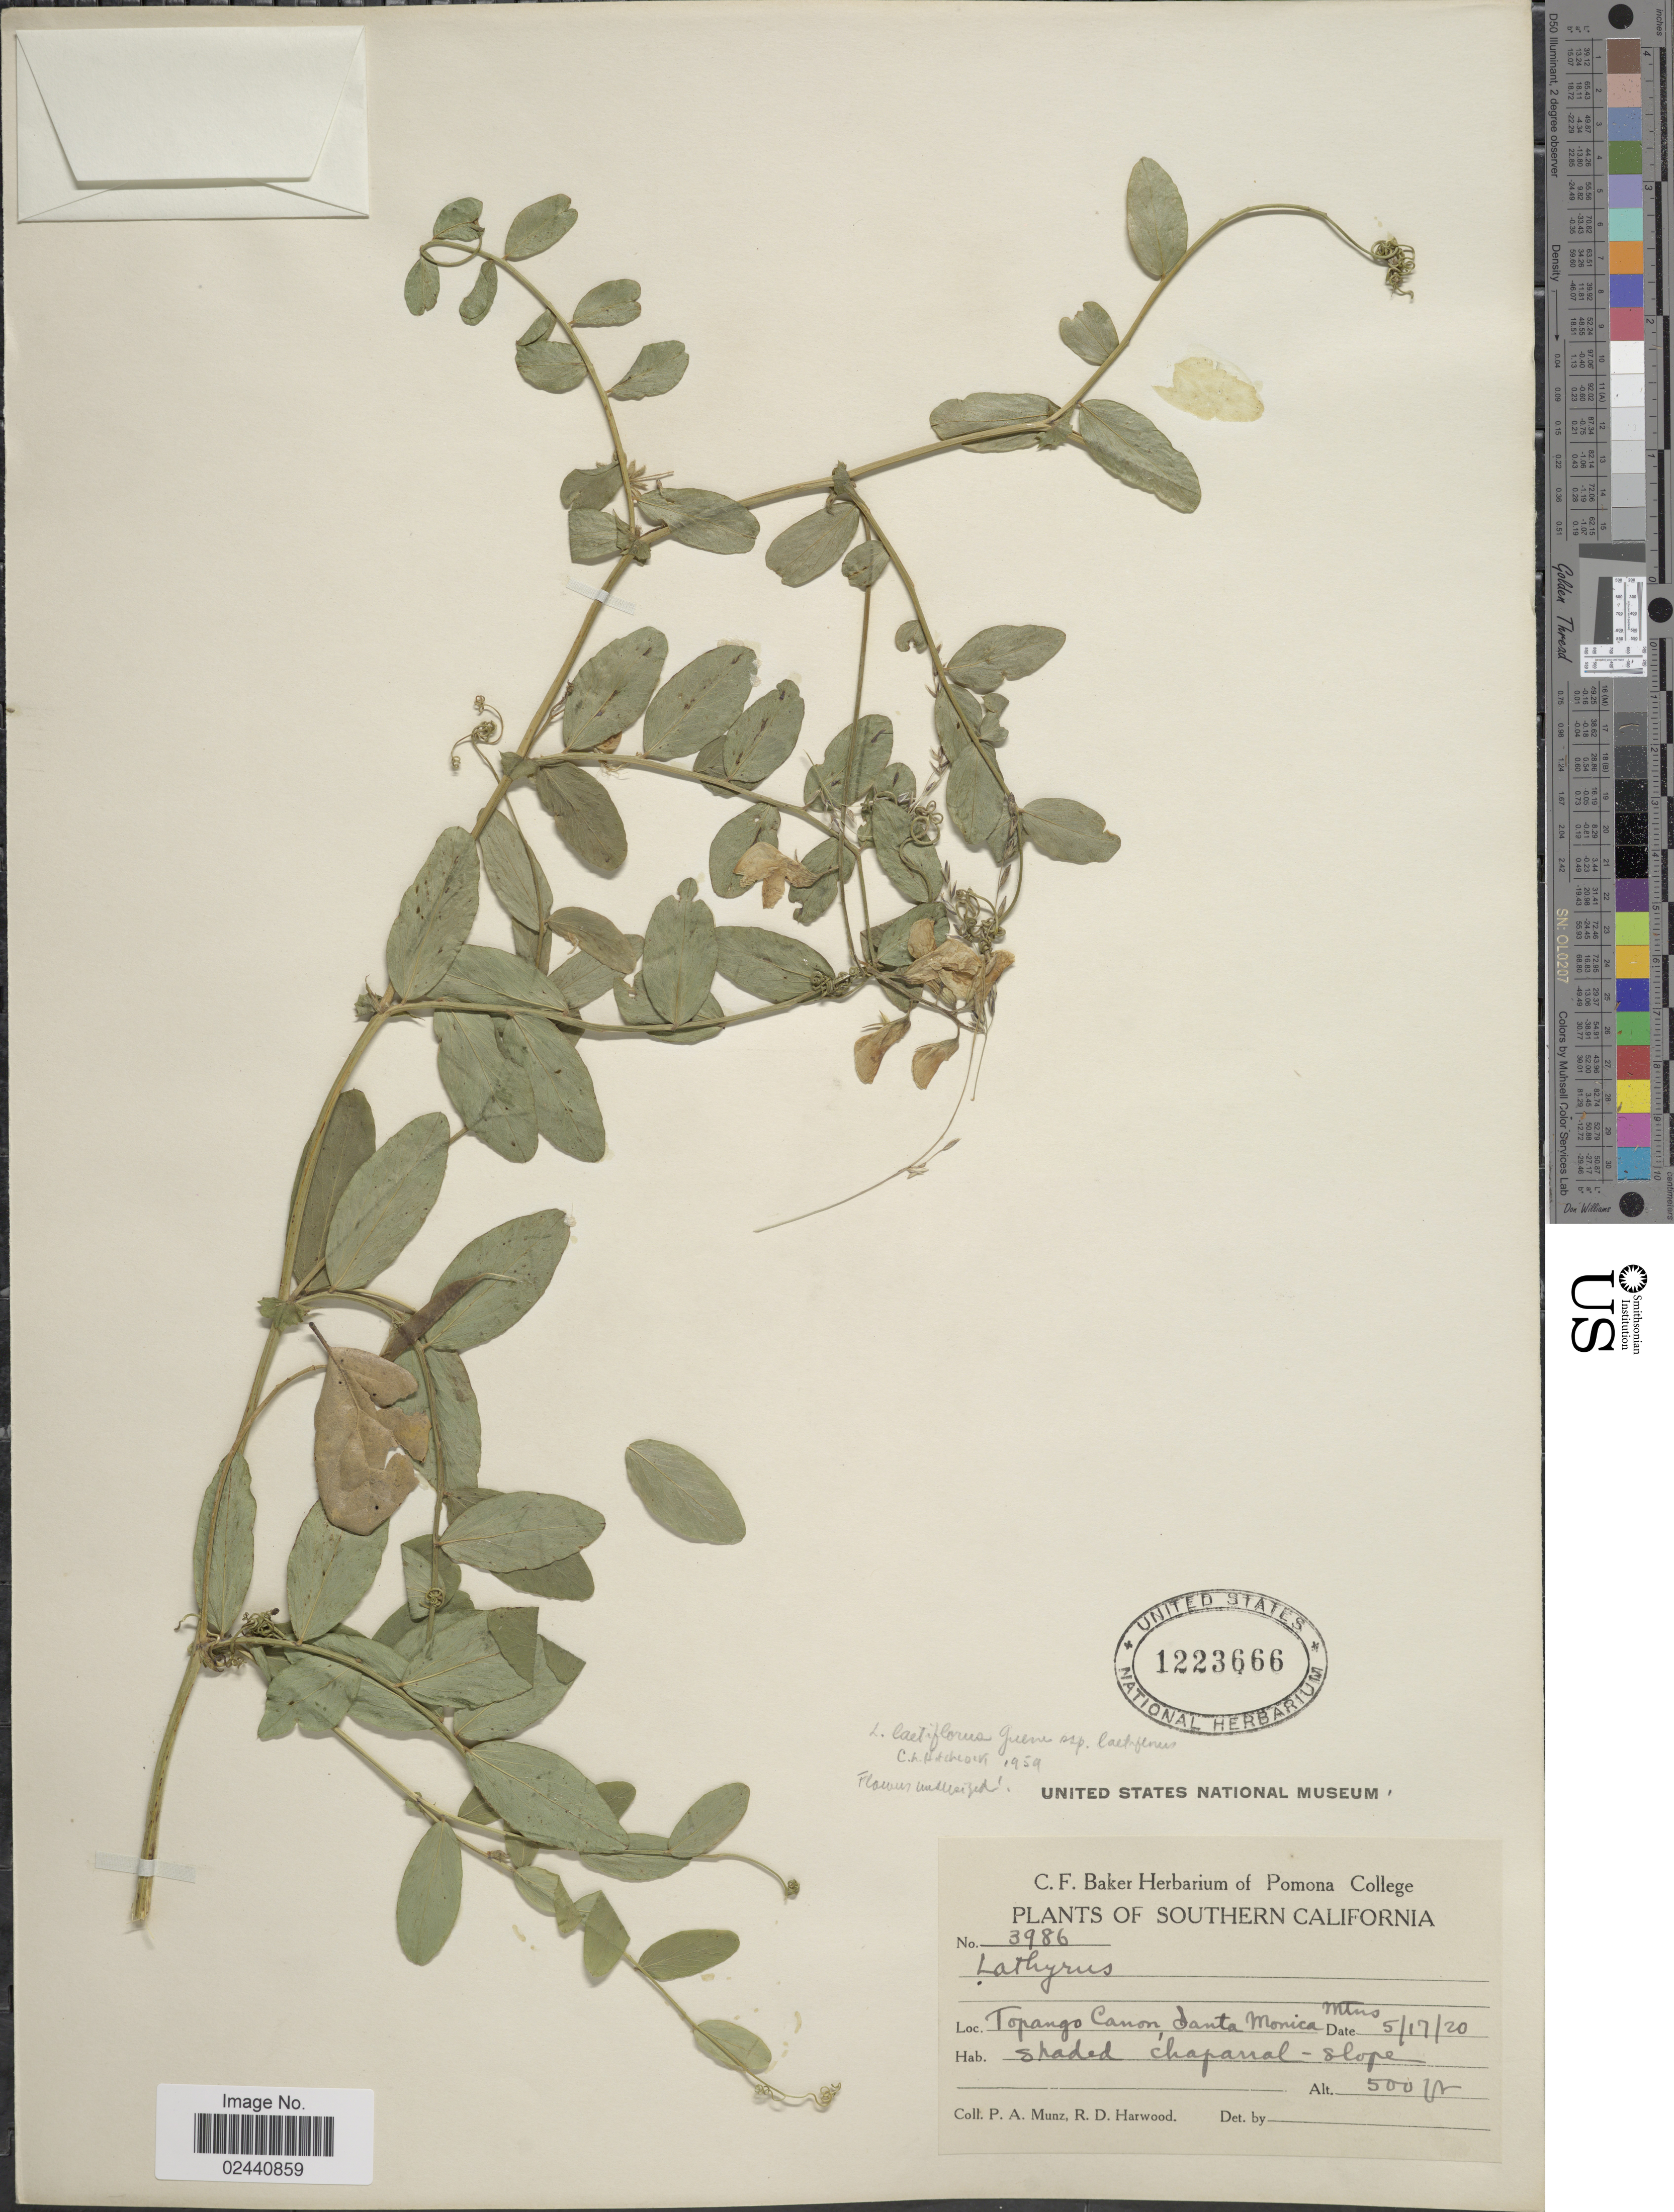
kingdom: Plantae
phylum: Tracheophyta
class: Magnoliopsida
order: Fabales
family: Fabaceae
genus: Lathyrus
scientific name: Lathyrus laetiflorus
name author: Greene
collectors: P. A. Munz & R. Harwood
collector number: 3986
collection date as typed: Transcribed d/m/y: 17/5/20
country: United States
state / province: California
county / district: Los Angeles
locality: Southern California, Topango Canon, Santa Monica Mtns.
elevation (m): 152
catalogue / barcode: US 1223666